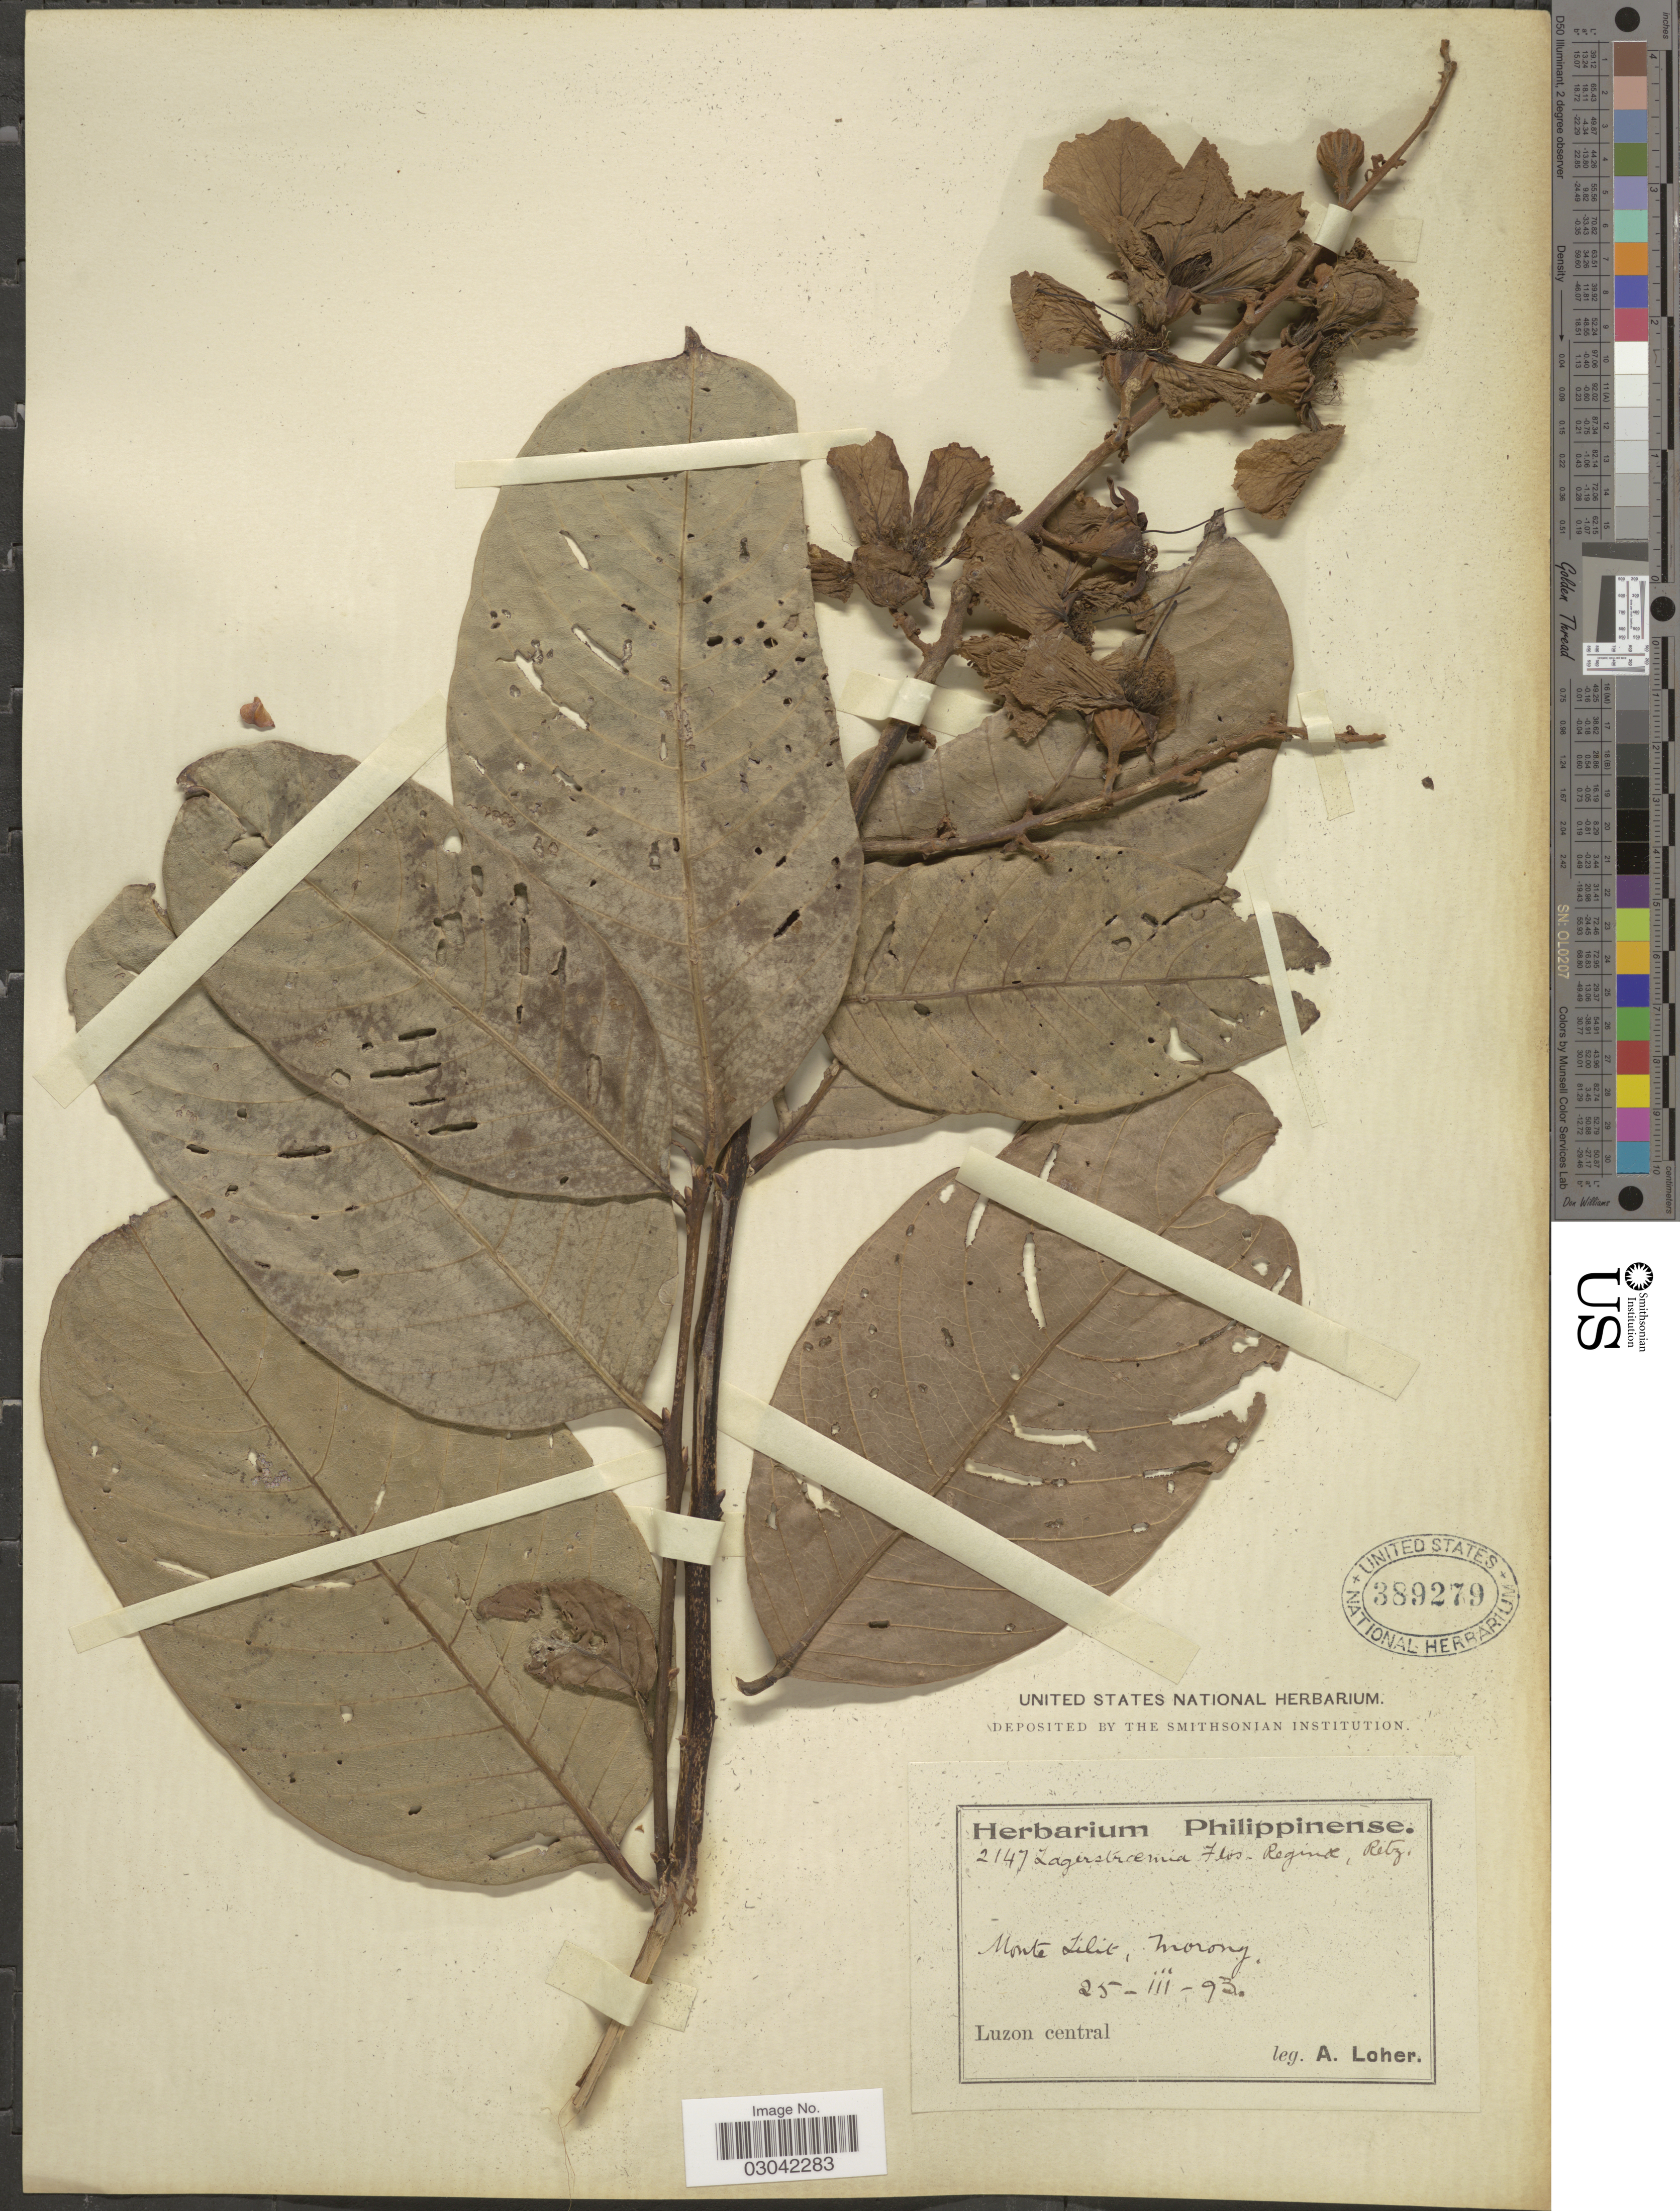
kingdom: Plantae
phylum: Tracheophyta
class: Magnoliopsida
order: Myrtales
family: Lythraceae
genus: Lagerstroemia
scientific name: Lagerstroemia speciosa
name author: (L.) Pers.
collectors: A. Loher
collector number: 2147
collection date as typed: Transcribed d/m/y: 25/3/93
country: Philippines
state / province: Central Luzon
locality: Monte Tilit, Morong.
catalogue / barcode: US 389279